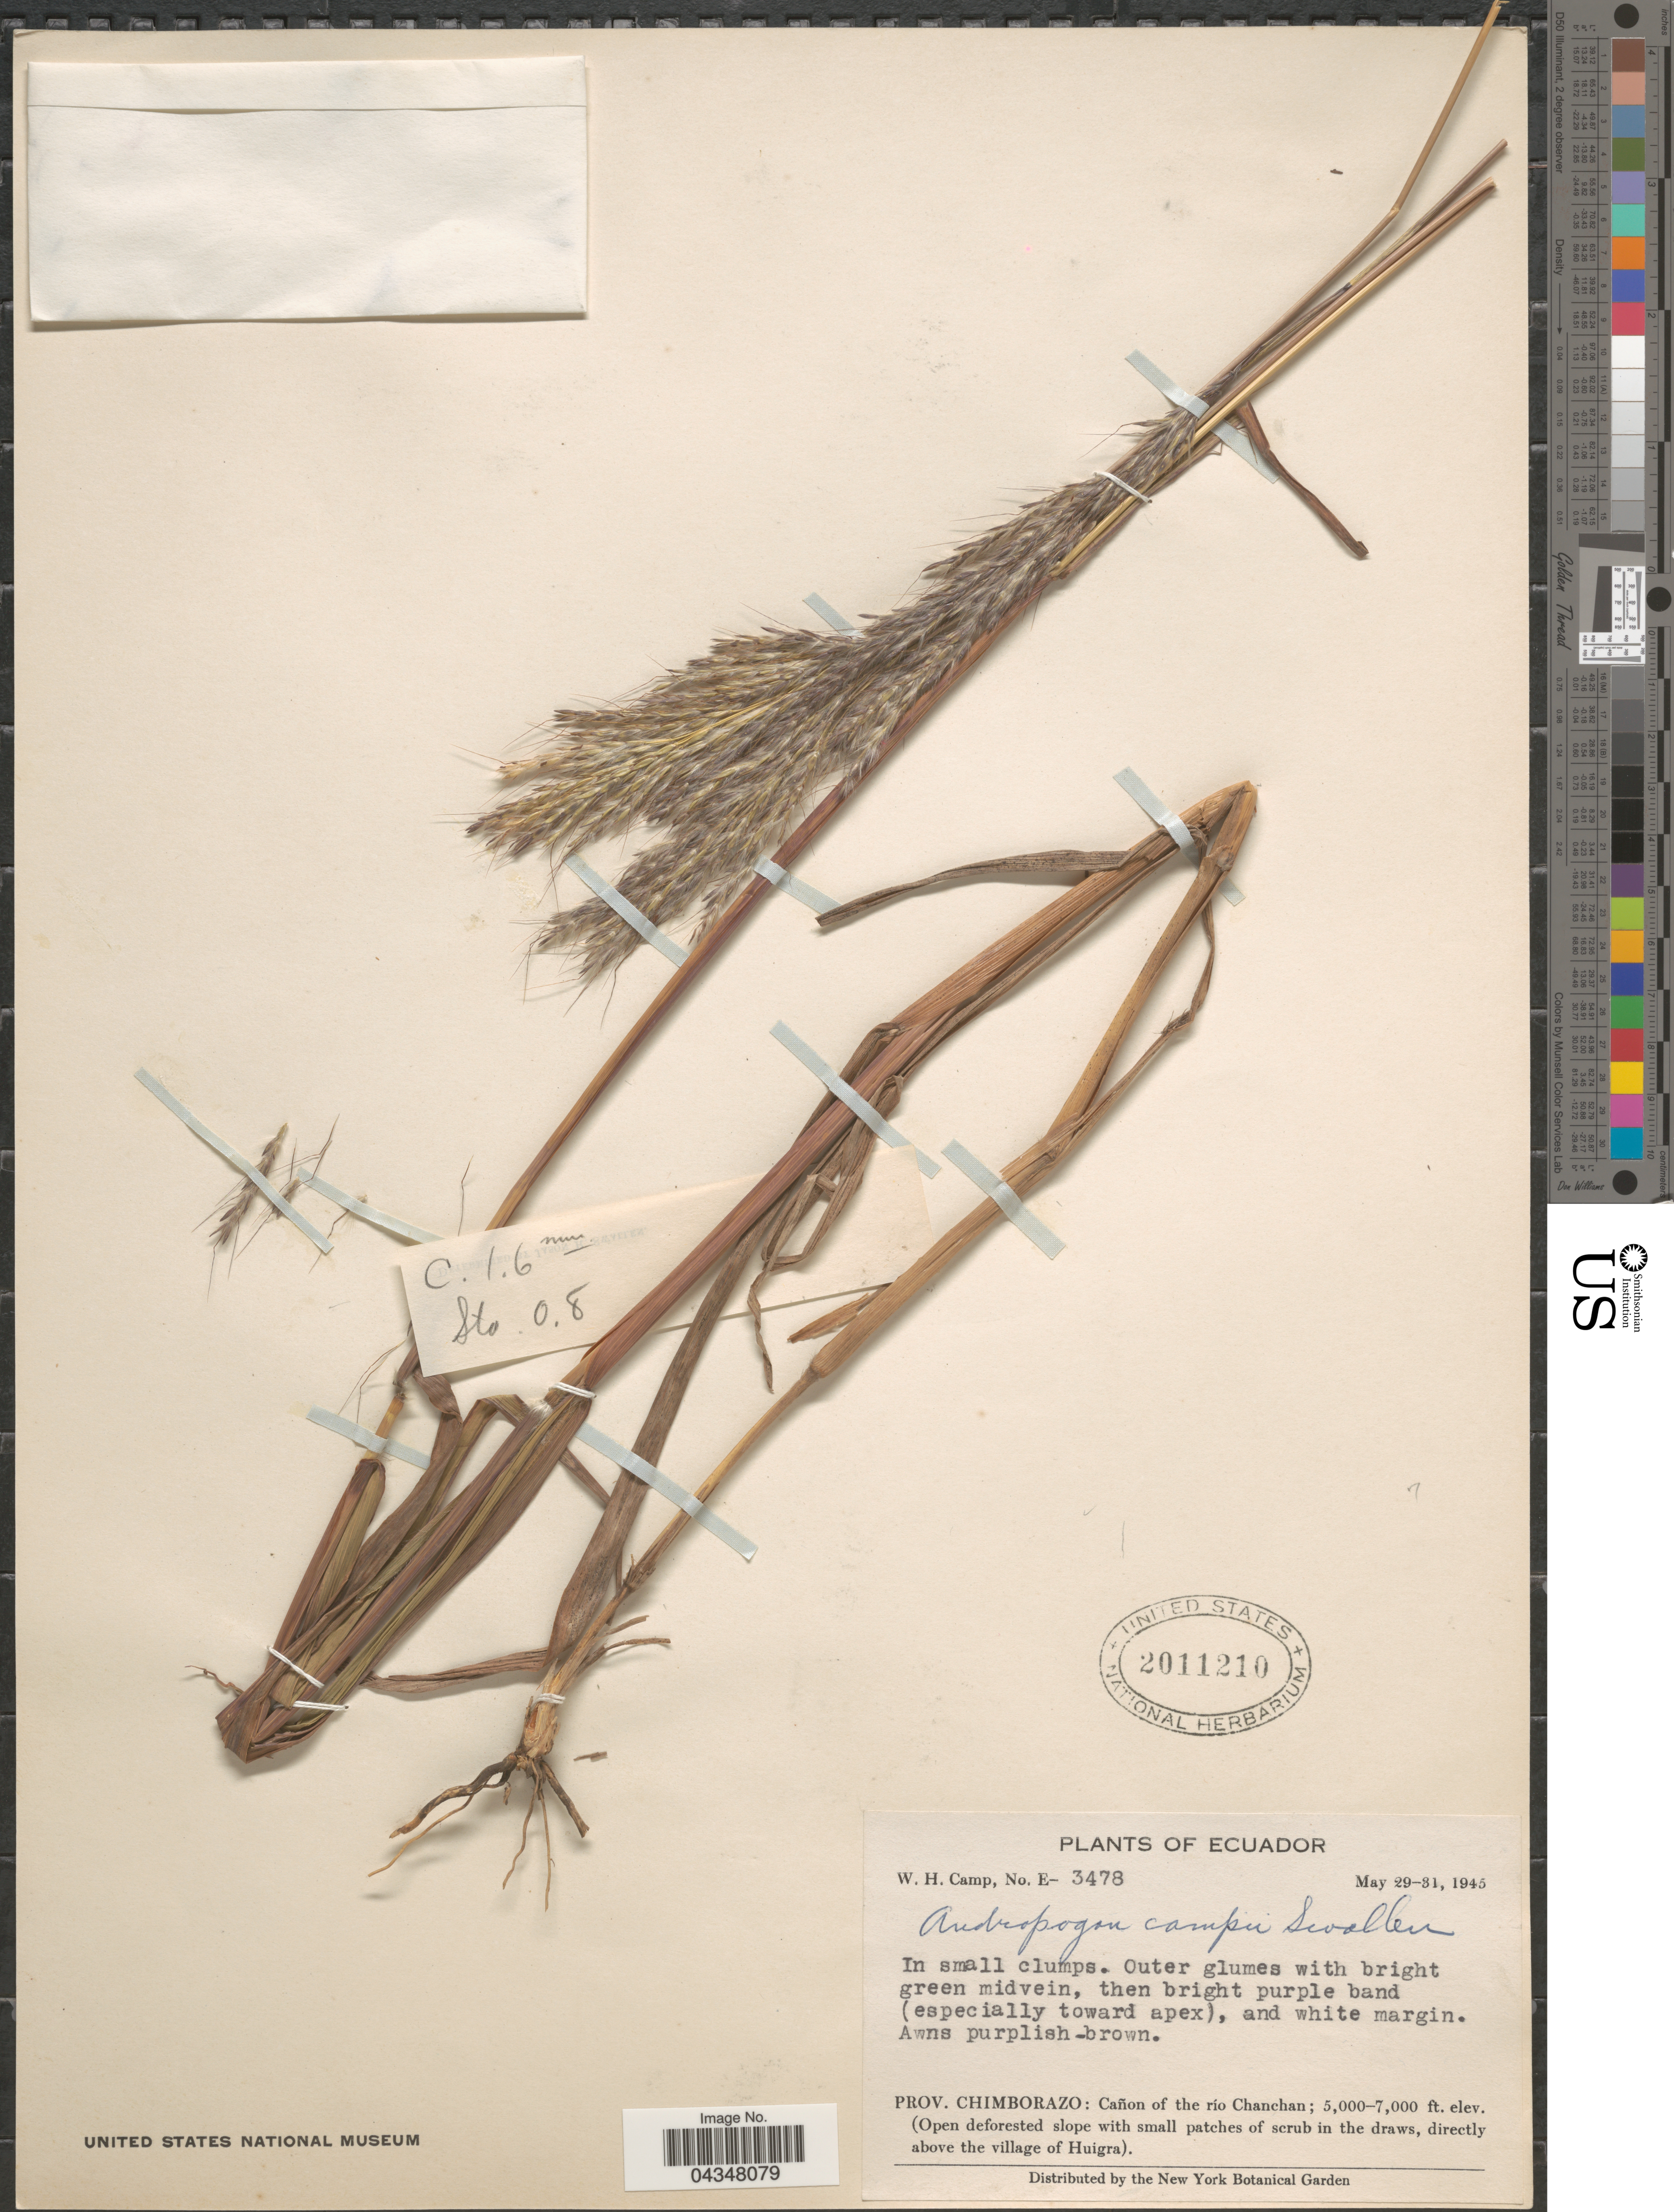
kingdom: Plantae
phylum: Tracheophyta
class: Liliopsida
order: Poales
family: Poaceae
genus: Bothriochloa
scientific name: Bothriochloa campii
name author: (Swallen) de Wet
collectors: W. H. Camp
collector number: E-3478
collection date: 1945-05-29/1945-05-31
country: Ecuador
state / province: Chimborazo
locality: Cañon of the río Chanchan. (Open deforested slope with small patches of scrub in the draws, directly above the village of Huigra).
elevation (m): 1524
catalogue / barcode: US 2011210